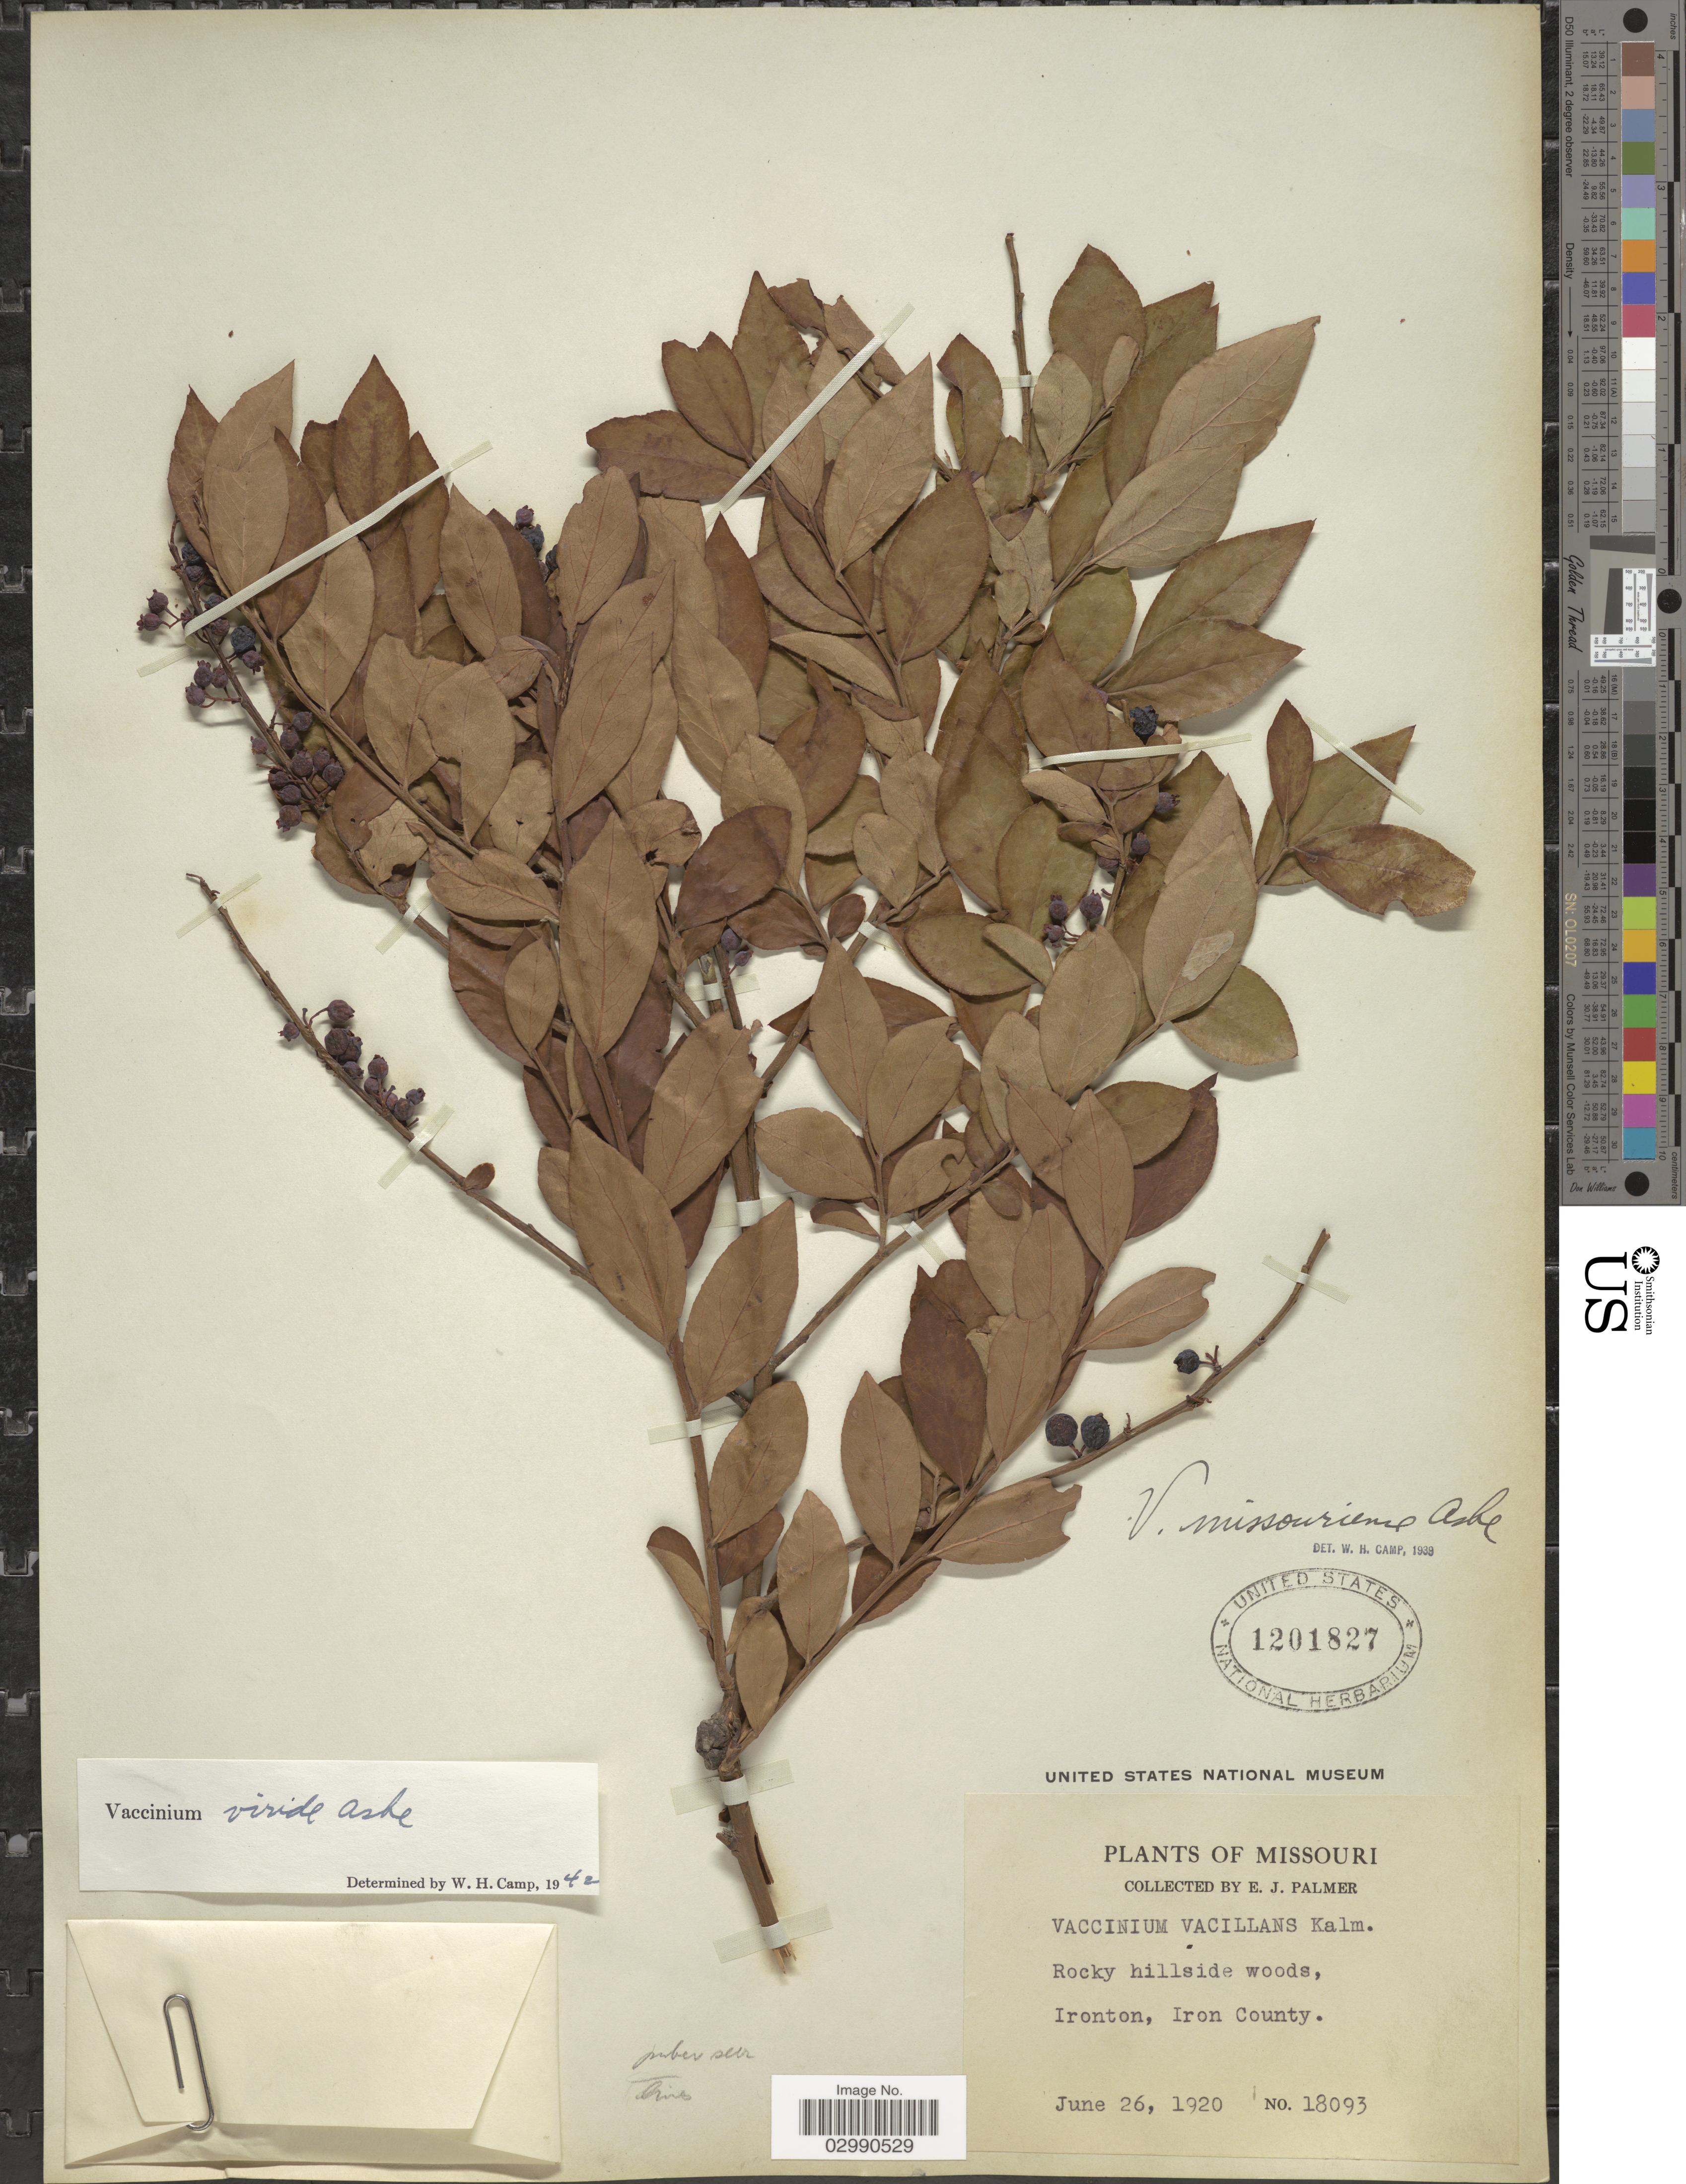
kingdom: Plantae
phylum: Tracheophyta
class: Magnoliopsida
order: Ericales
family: Ericaceae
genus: Vaccinium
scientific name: Vaccinium viride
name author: Ashe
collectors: E. J. Palmer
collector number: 18093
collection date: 1920-06-26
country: United States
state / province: Missouri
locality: Ironton, Iron County.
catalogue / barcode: US 1201827